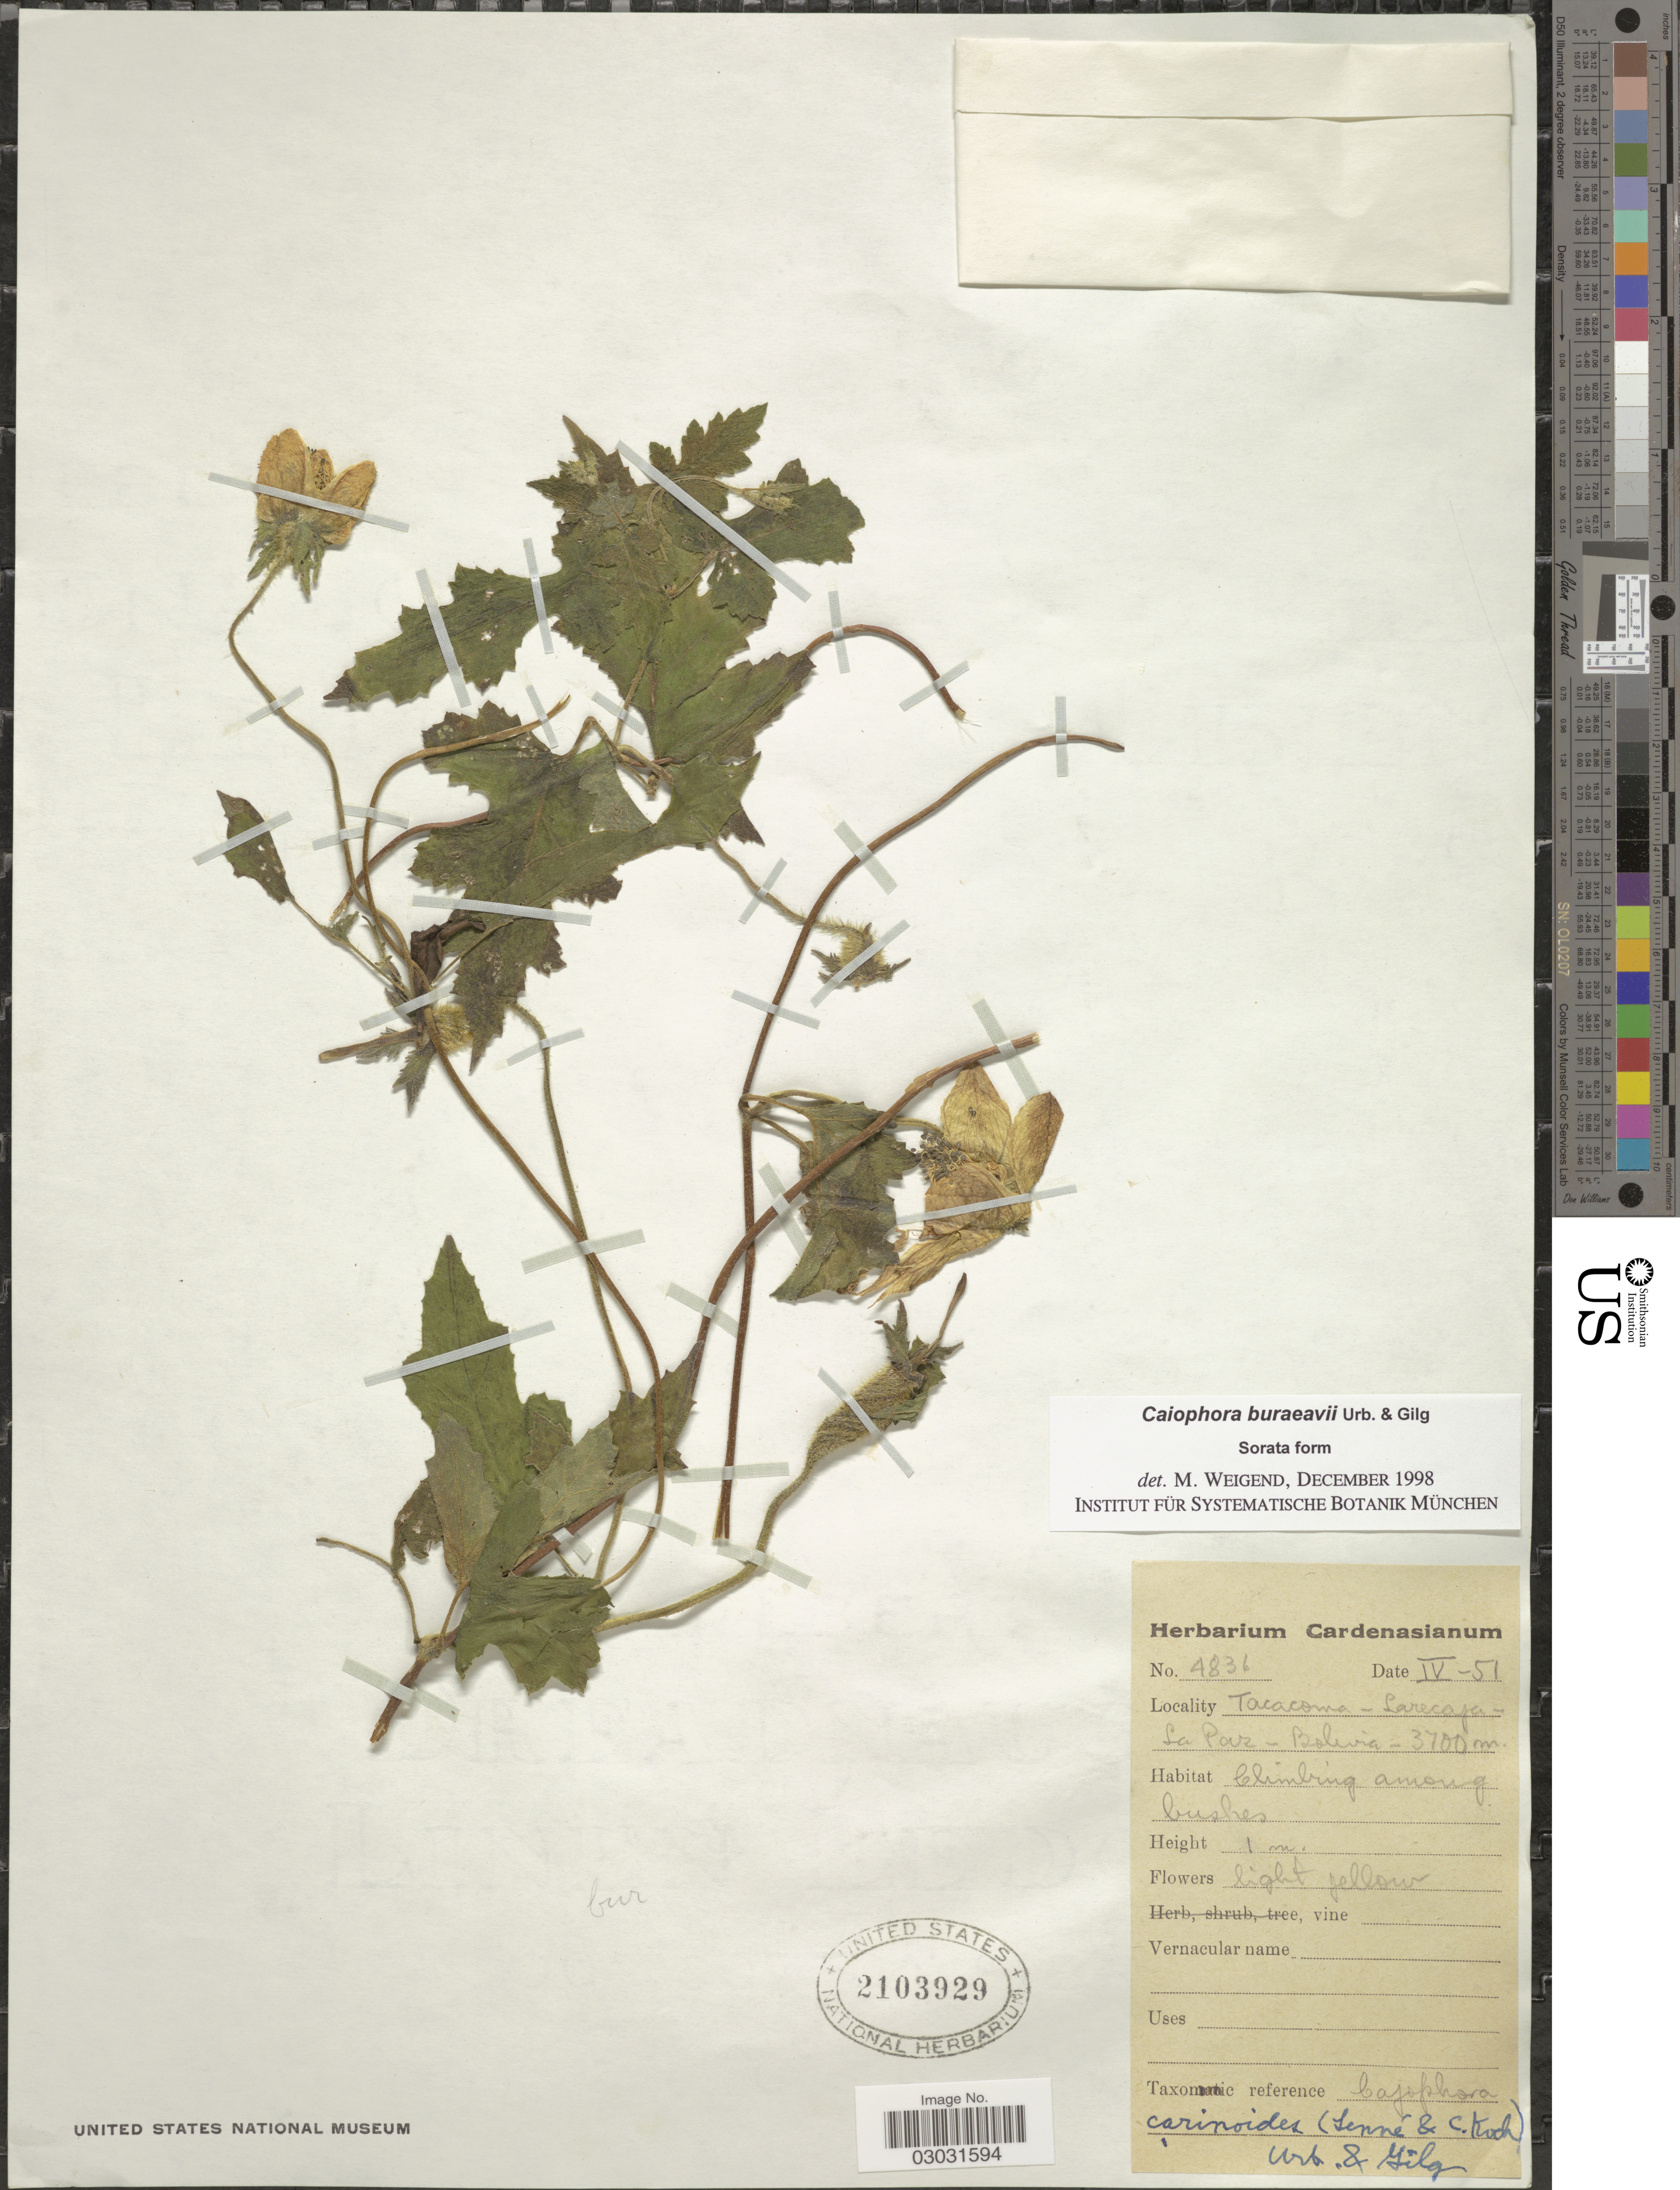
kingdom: Plantae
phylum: Tracheophyta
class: Magnoliopsida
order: Cornales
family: Loasaceae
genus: Caiophora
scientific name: Caiophora buraeavii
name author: Urb. & Gilg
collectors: M. Cárdenas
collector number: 4836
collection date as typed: Transcribed d/m/y: /4/51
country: Bolivia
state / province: La Paz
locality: Tacacoma - Larecaja.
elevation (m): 3700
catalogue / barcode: US 2103929